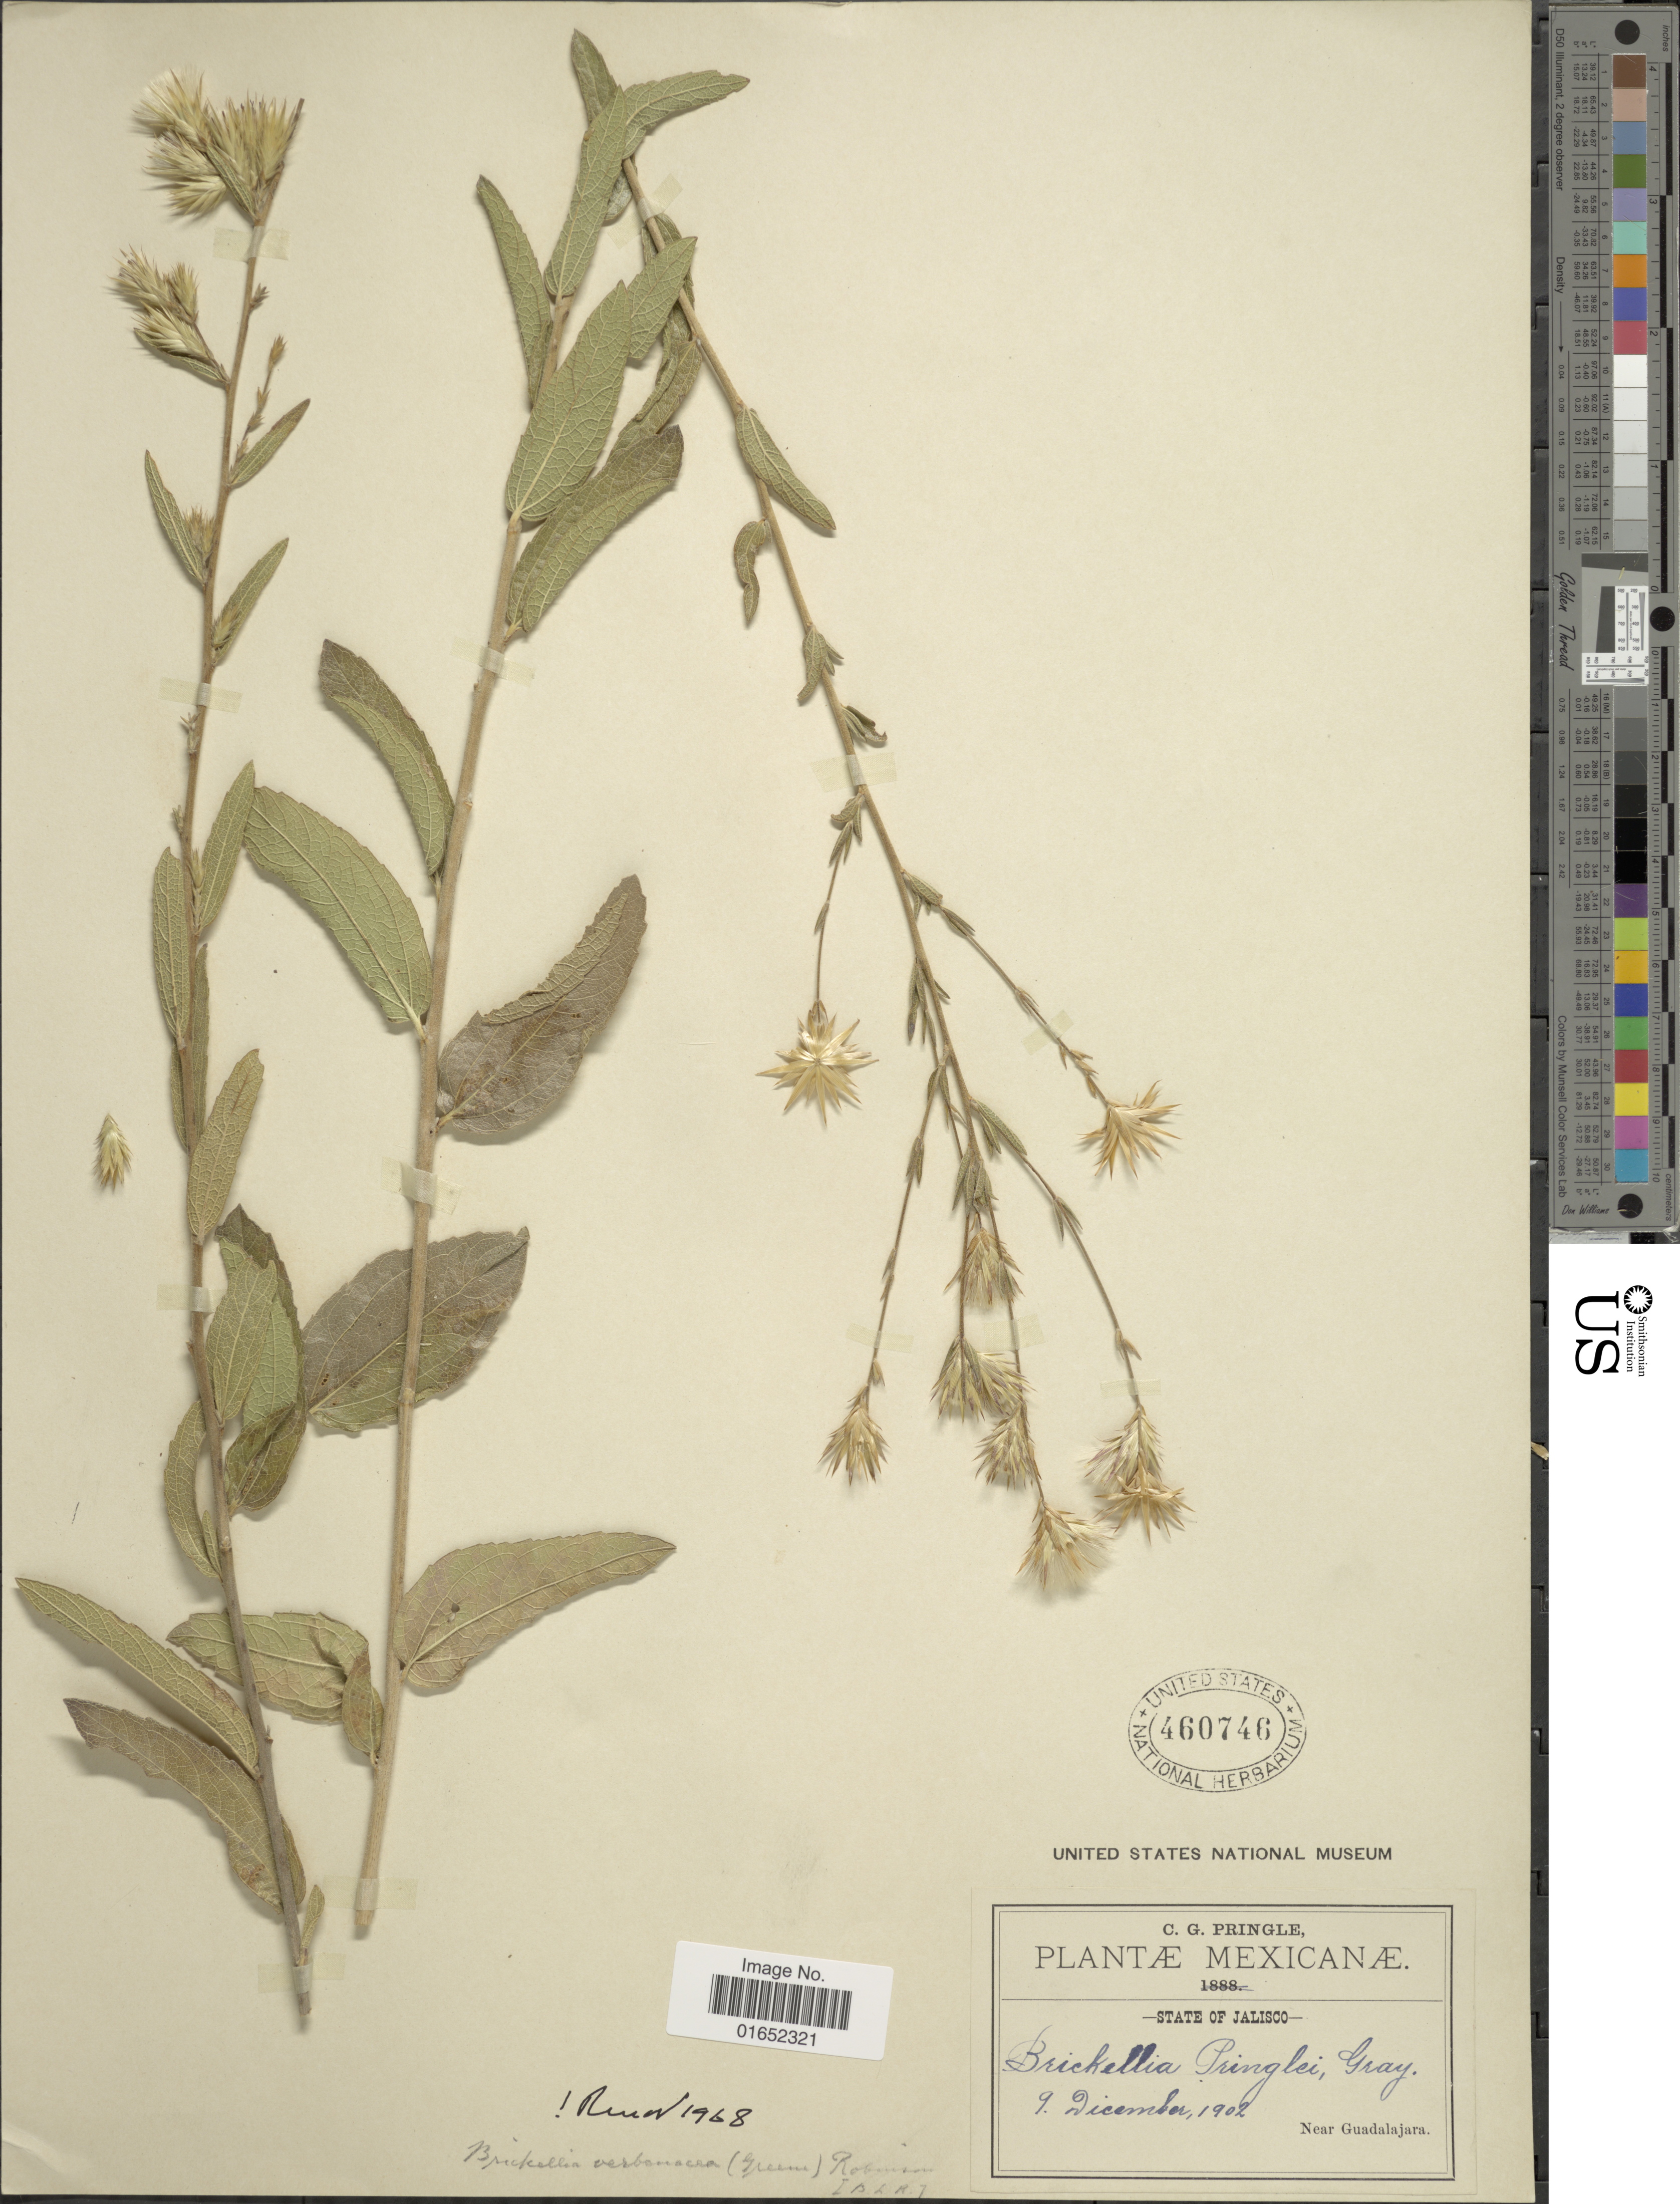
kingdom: Plantae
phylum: Tracheophyta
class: Magnoliopsida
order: Asterales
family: Asteraceae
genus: Brickellia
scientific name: Brickellia verbenacea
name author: (Greene) B.L. Rob.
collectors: C. G. Pringle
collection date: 1902-12-09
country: Mexico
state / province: Jalisco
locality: Near Guadalajara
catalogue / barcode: US 460746